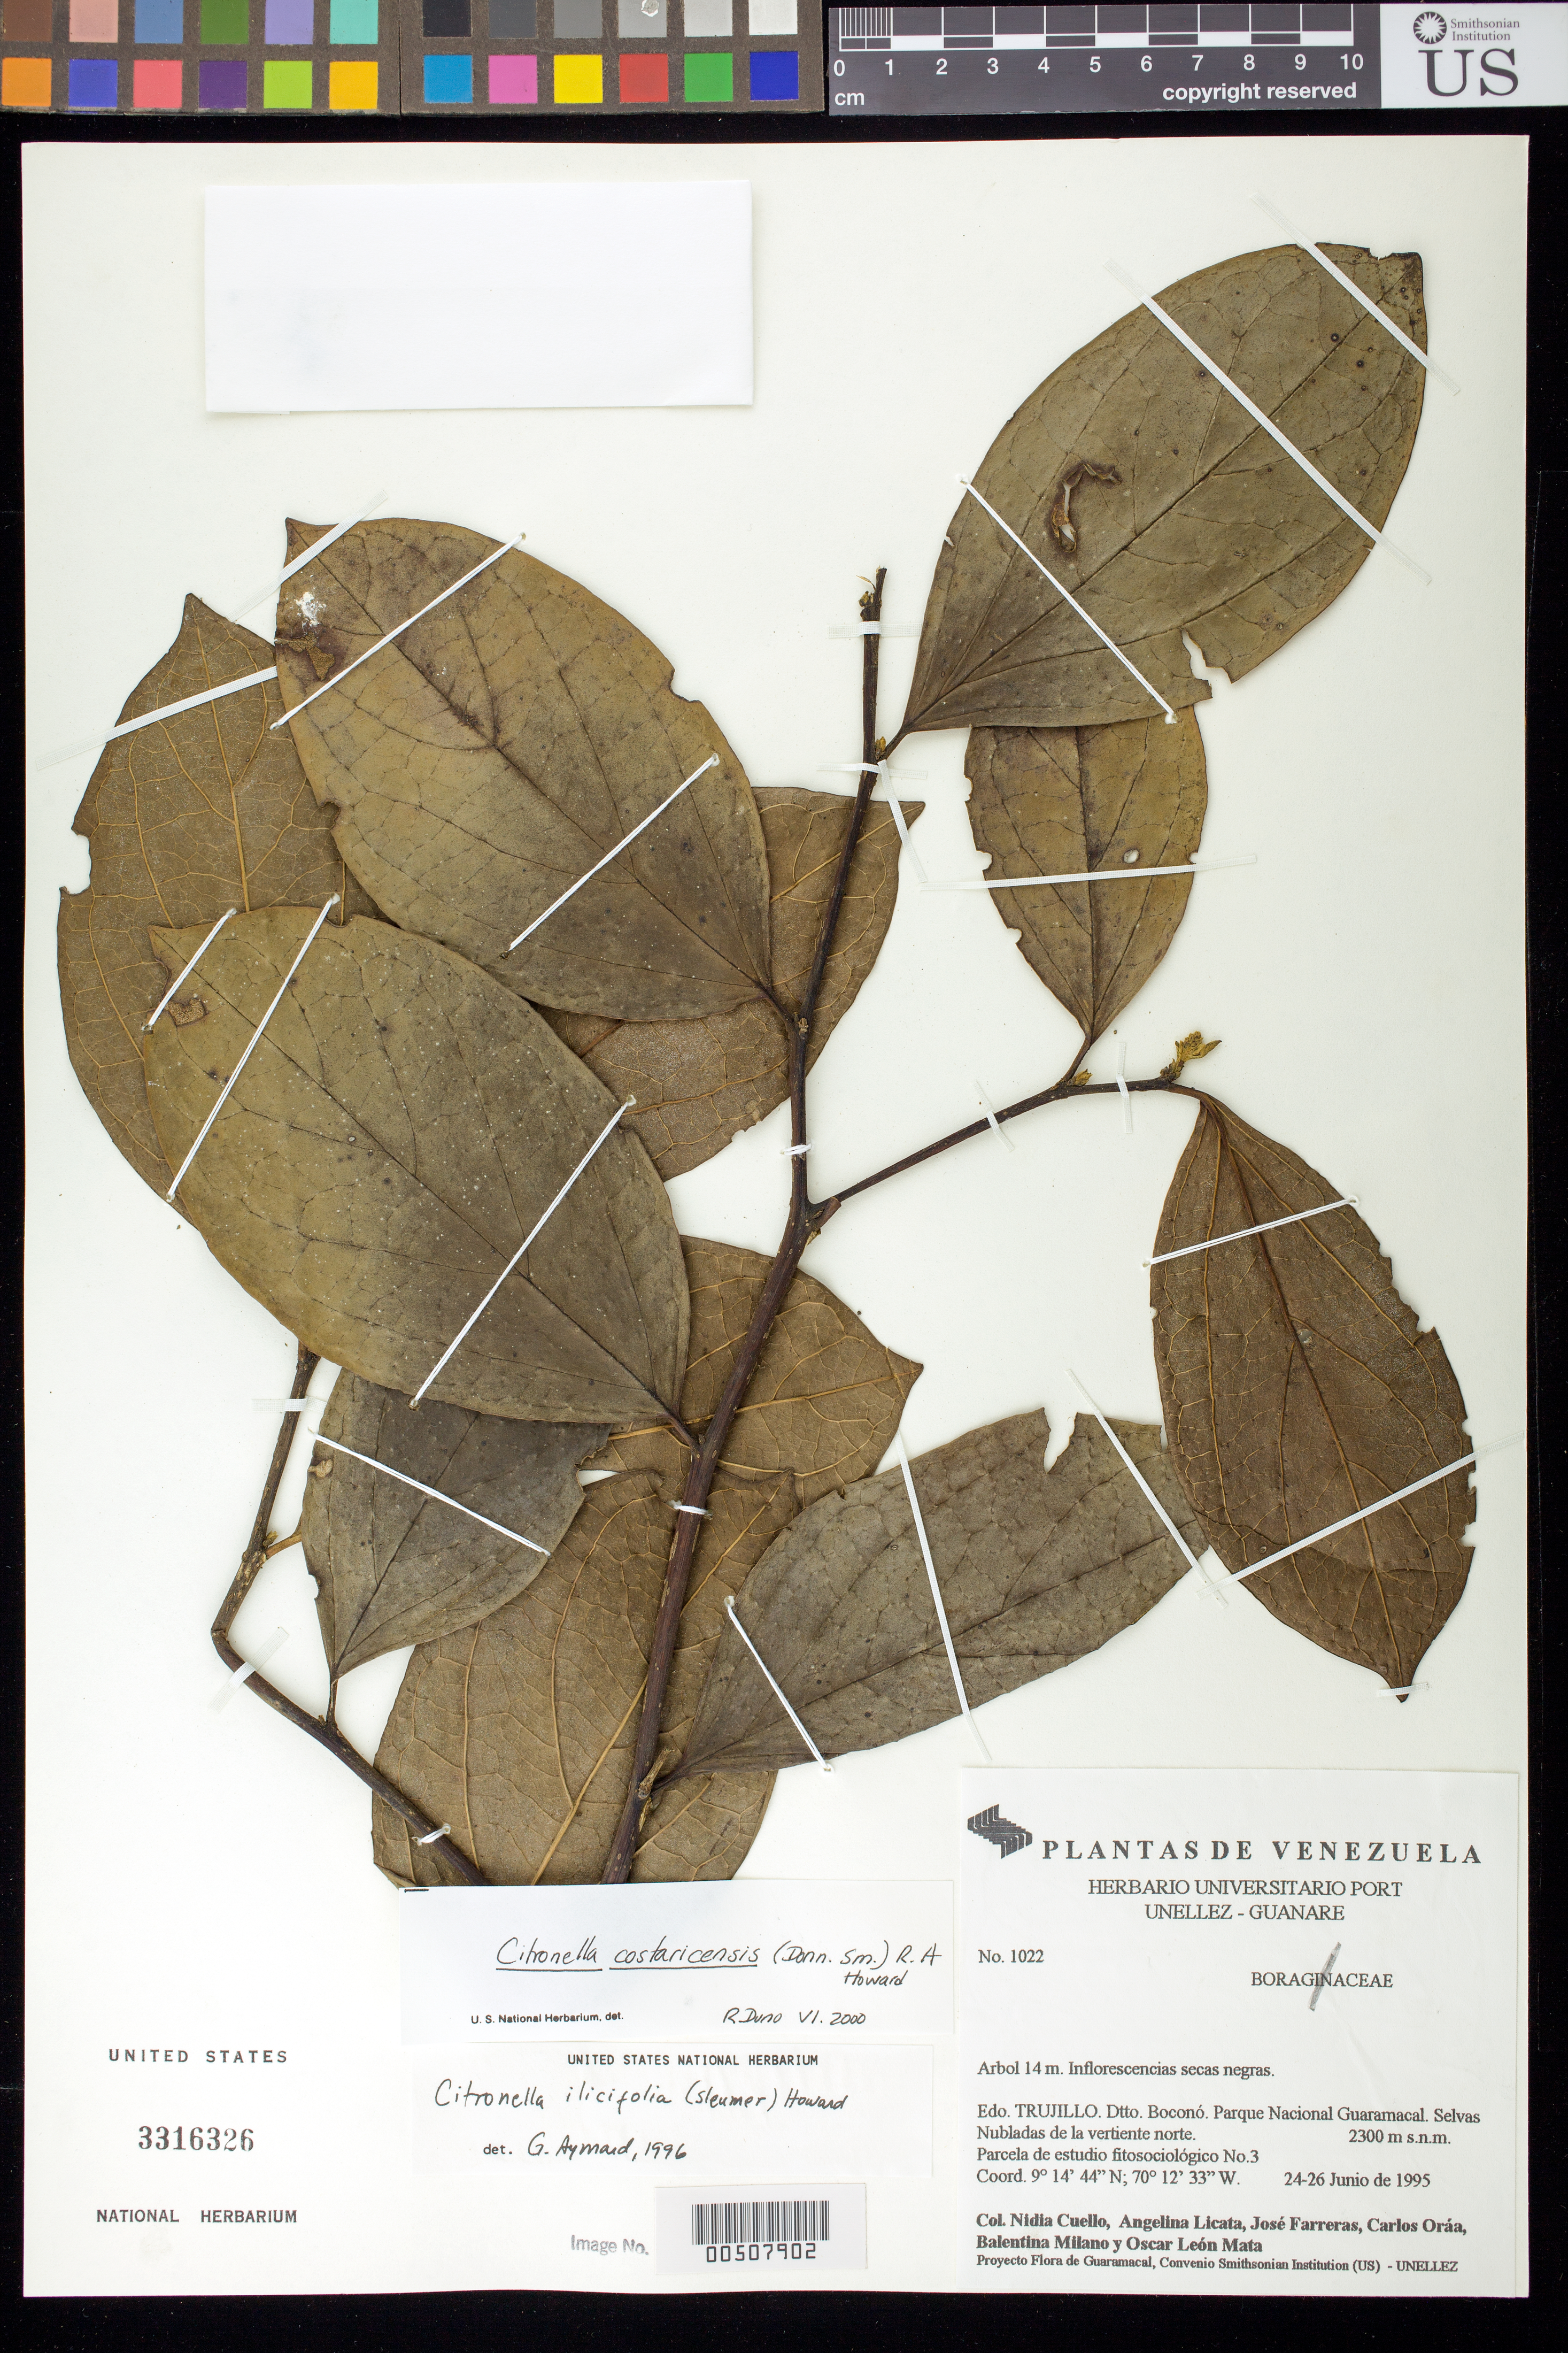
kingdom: Plantae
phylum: Tracheophyta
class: Magnoliopsida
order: Cardiopteridales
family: Cardiopteridaceae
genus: Citronella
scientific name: Citronella costaricensis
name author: (Donn. Sm.) R.A. Howard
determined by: Duno de Stefano, R.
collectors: N. L. Cuello, A. Licata, J. Farreras, C. Oráa, B. Milano & O. Mata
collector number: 1022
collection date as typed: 24 Jun 1995 to 26 Jun 1995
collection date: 1995-06-24/1995-06-26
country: Venezuela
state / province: Trujillo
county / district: Boconó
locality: Parque Nacional Guaramacal, vertiente N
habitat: Selvas Nubladas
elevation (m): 2300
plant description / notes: MO, PORT, US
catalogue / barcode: US 3316326